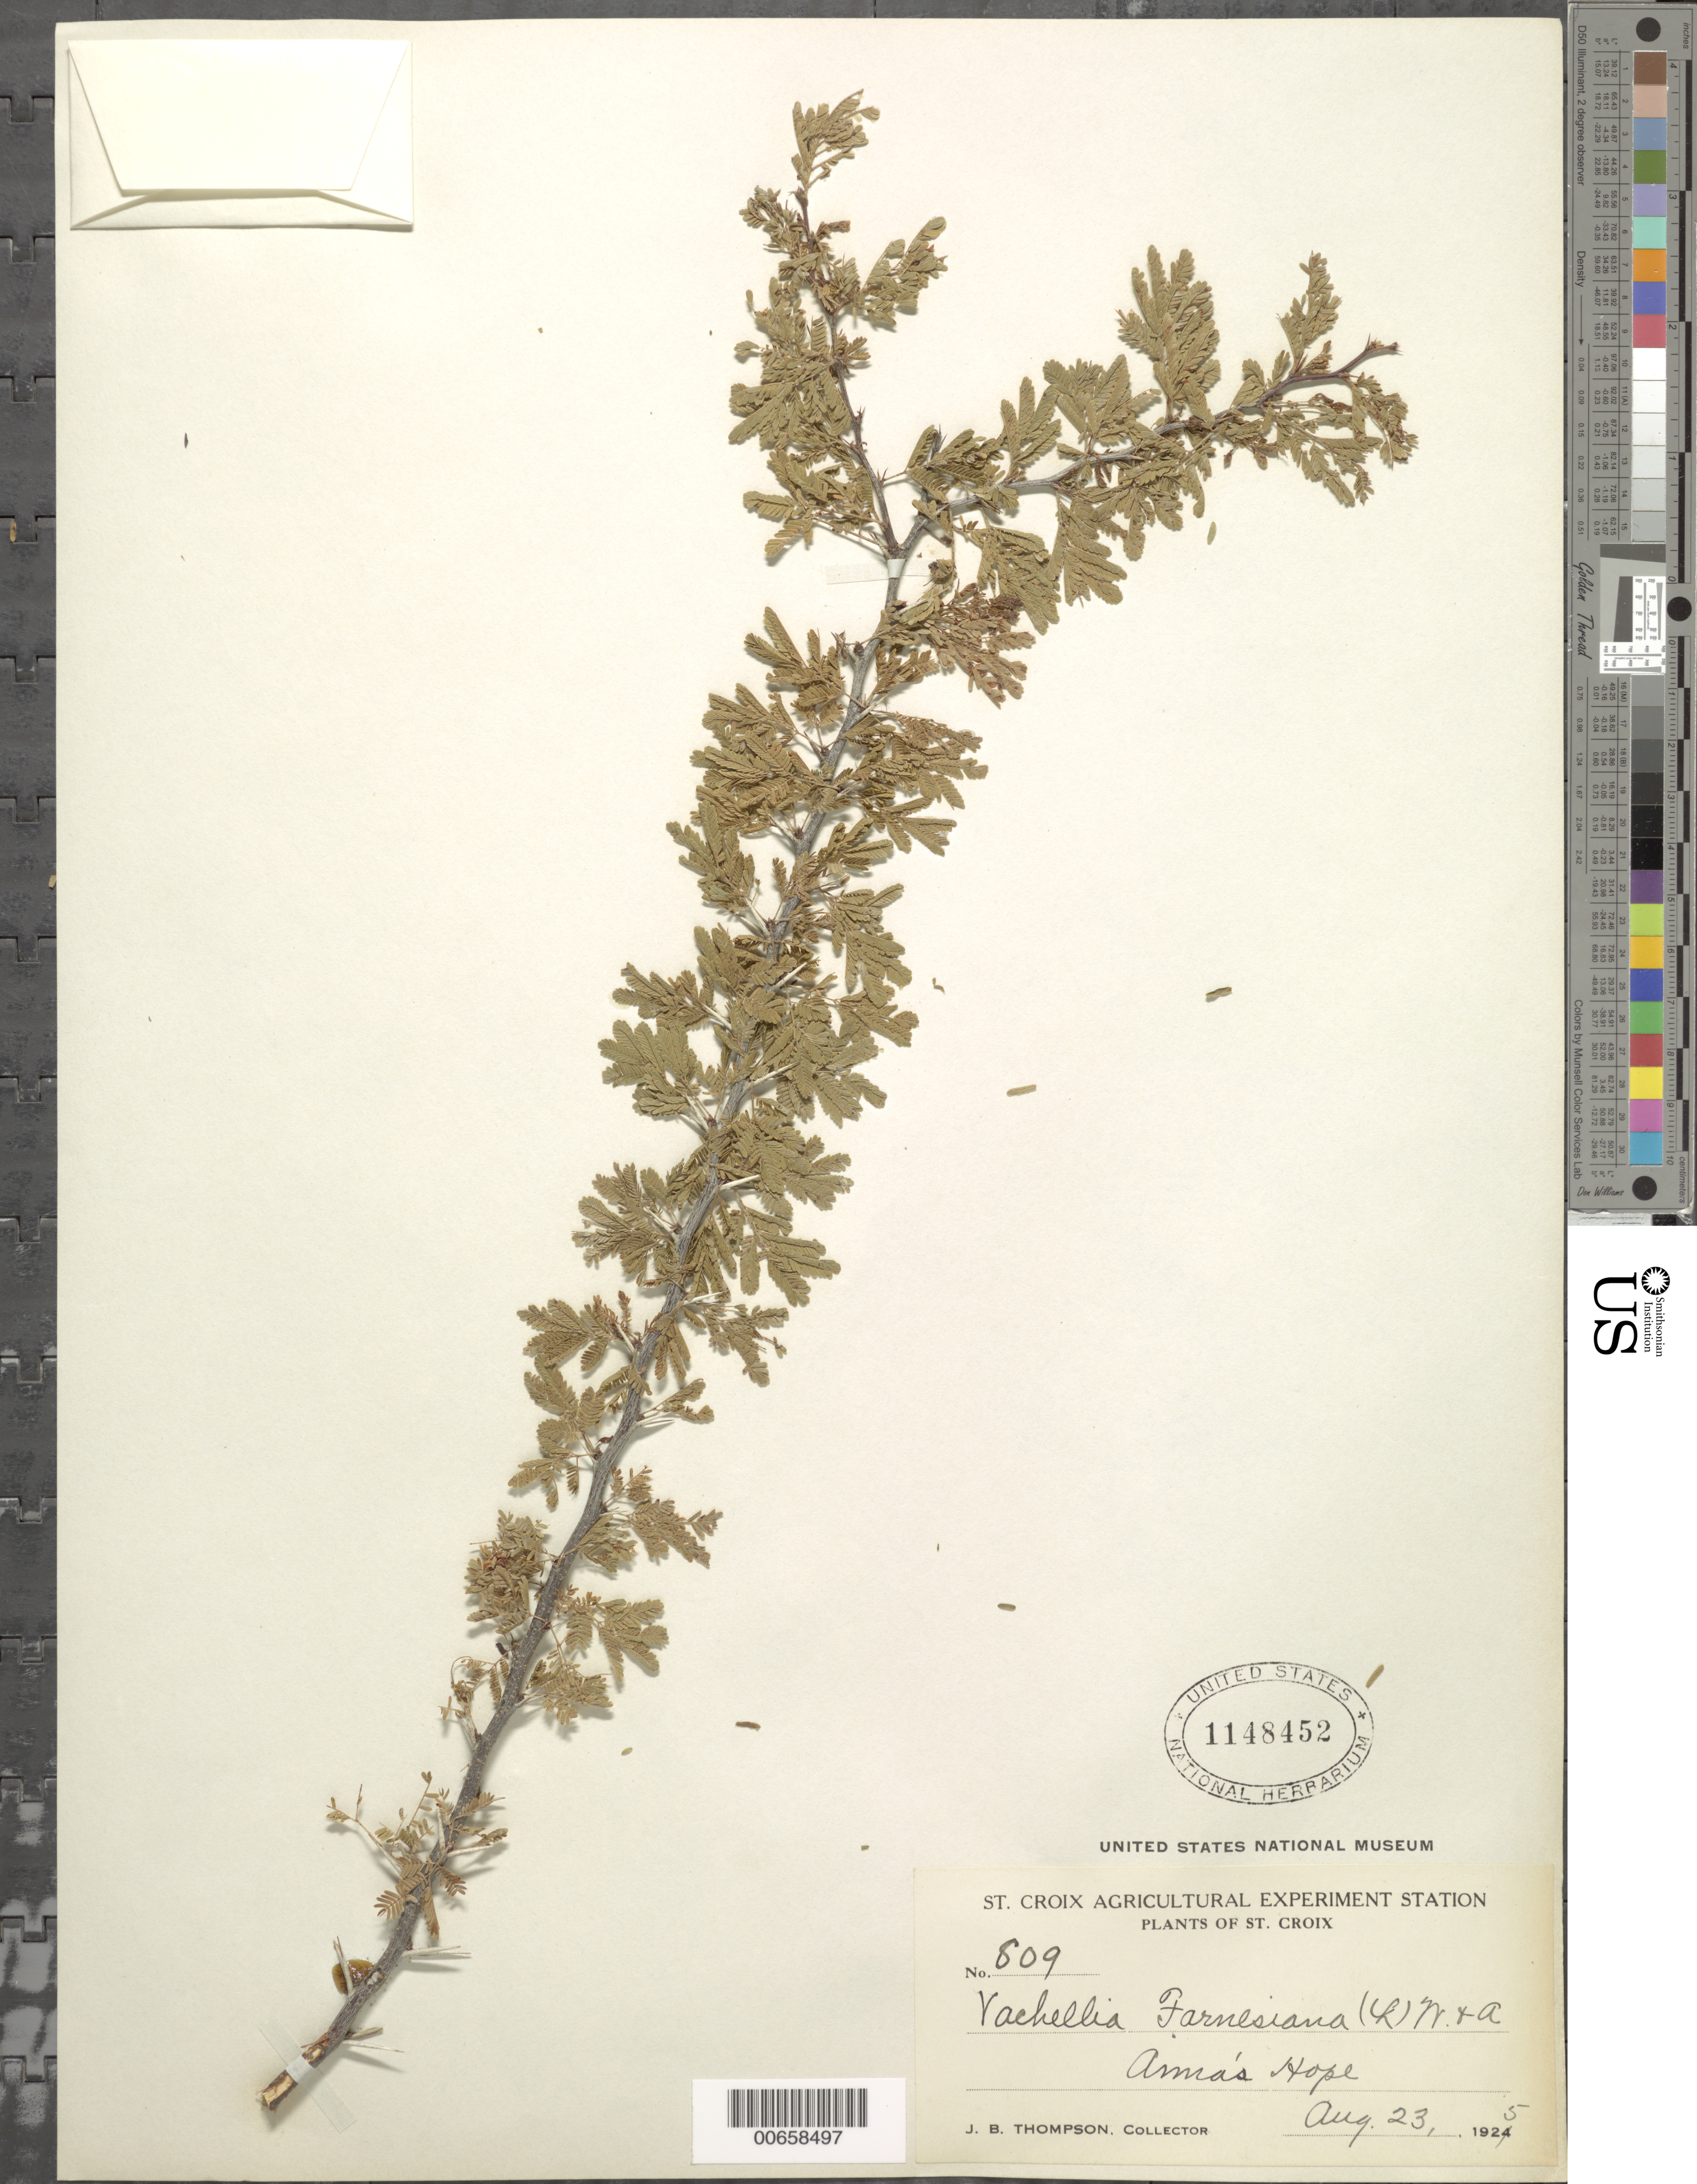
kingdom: Plantae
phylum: Tracheophyta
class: Magnoliopsida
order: Fabales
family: Fabaceae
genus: Vachellia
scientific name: Vachellia farnesiana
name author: (L.) Wight & Arn.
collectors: J. B. Thompson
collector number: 809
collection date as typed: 23 Aug 1925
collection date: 1925-08-23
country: U.S. Virgin Islands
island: St. Croix Island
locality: Anna's Hope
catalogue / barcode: US 1148452